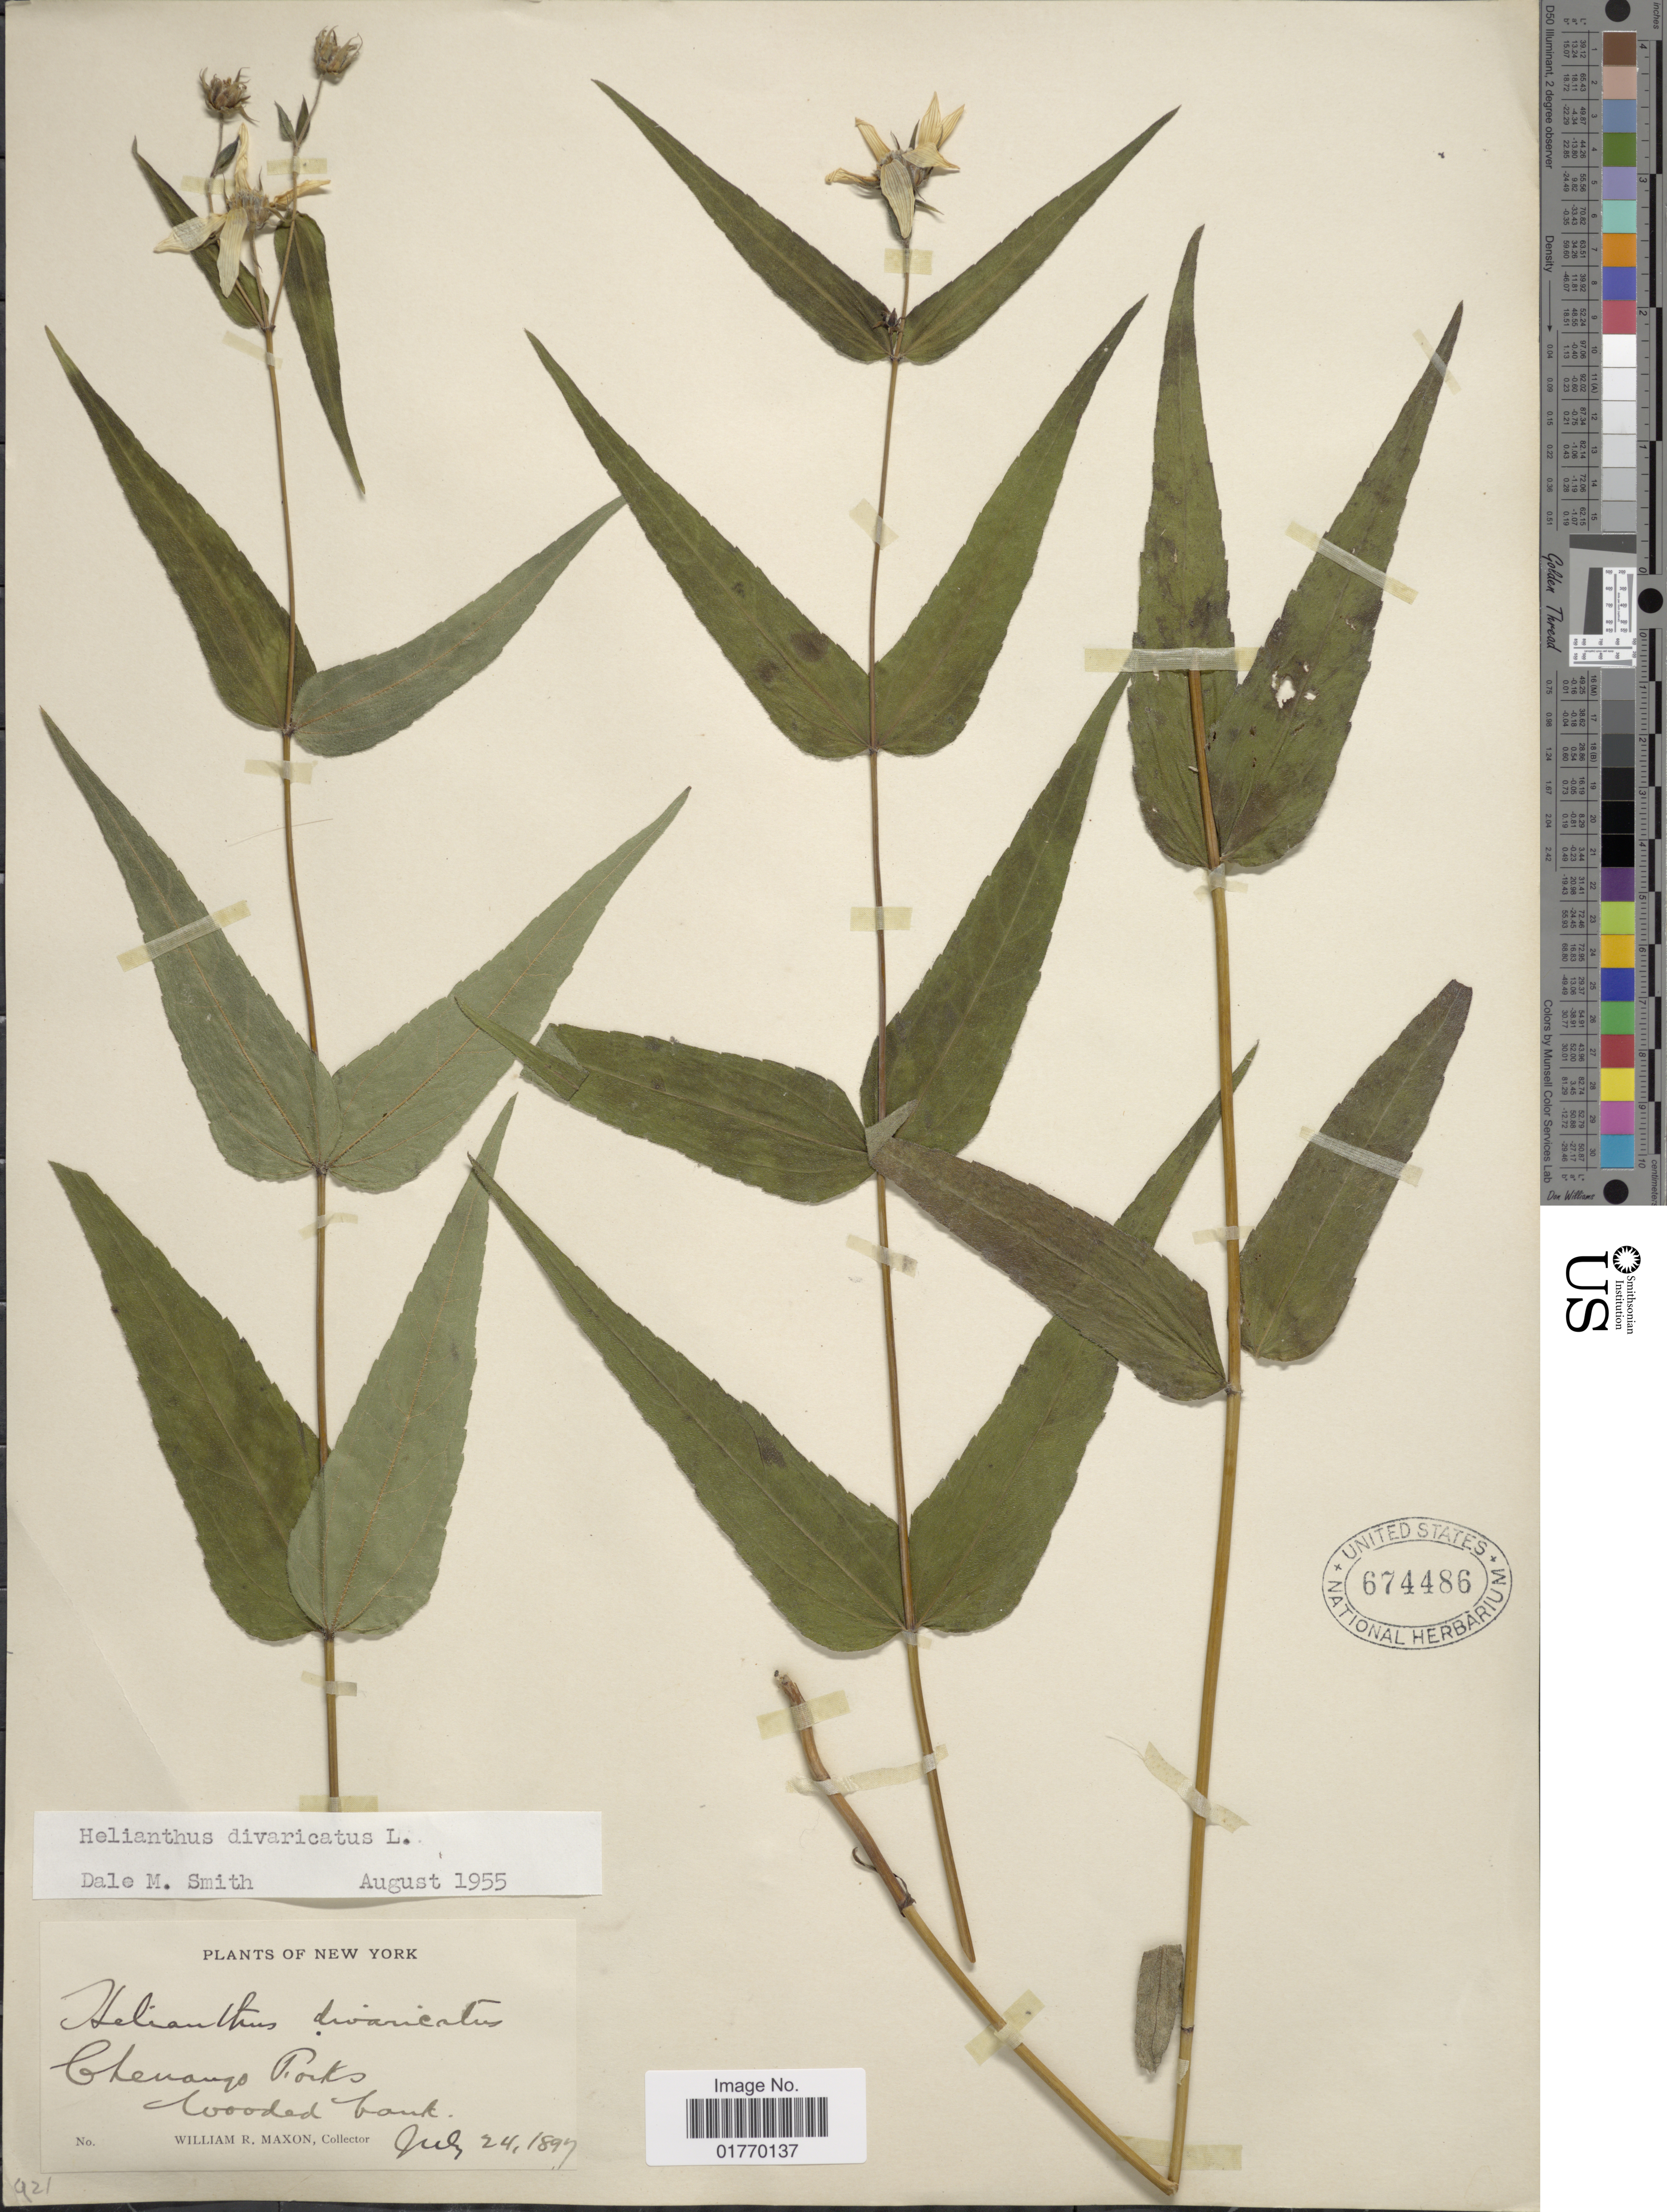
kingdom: Plantae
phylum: Tracheophyta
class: Magnoliopsida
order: Asterales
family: Asteraceae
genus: Helianthus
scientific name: Helianthus divaricatus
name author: L.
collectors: W. R. Maxon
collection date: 1897-07-24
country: United States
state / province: New York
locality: Chenango Forks, wooded bank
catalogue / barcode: US 674486